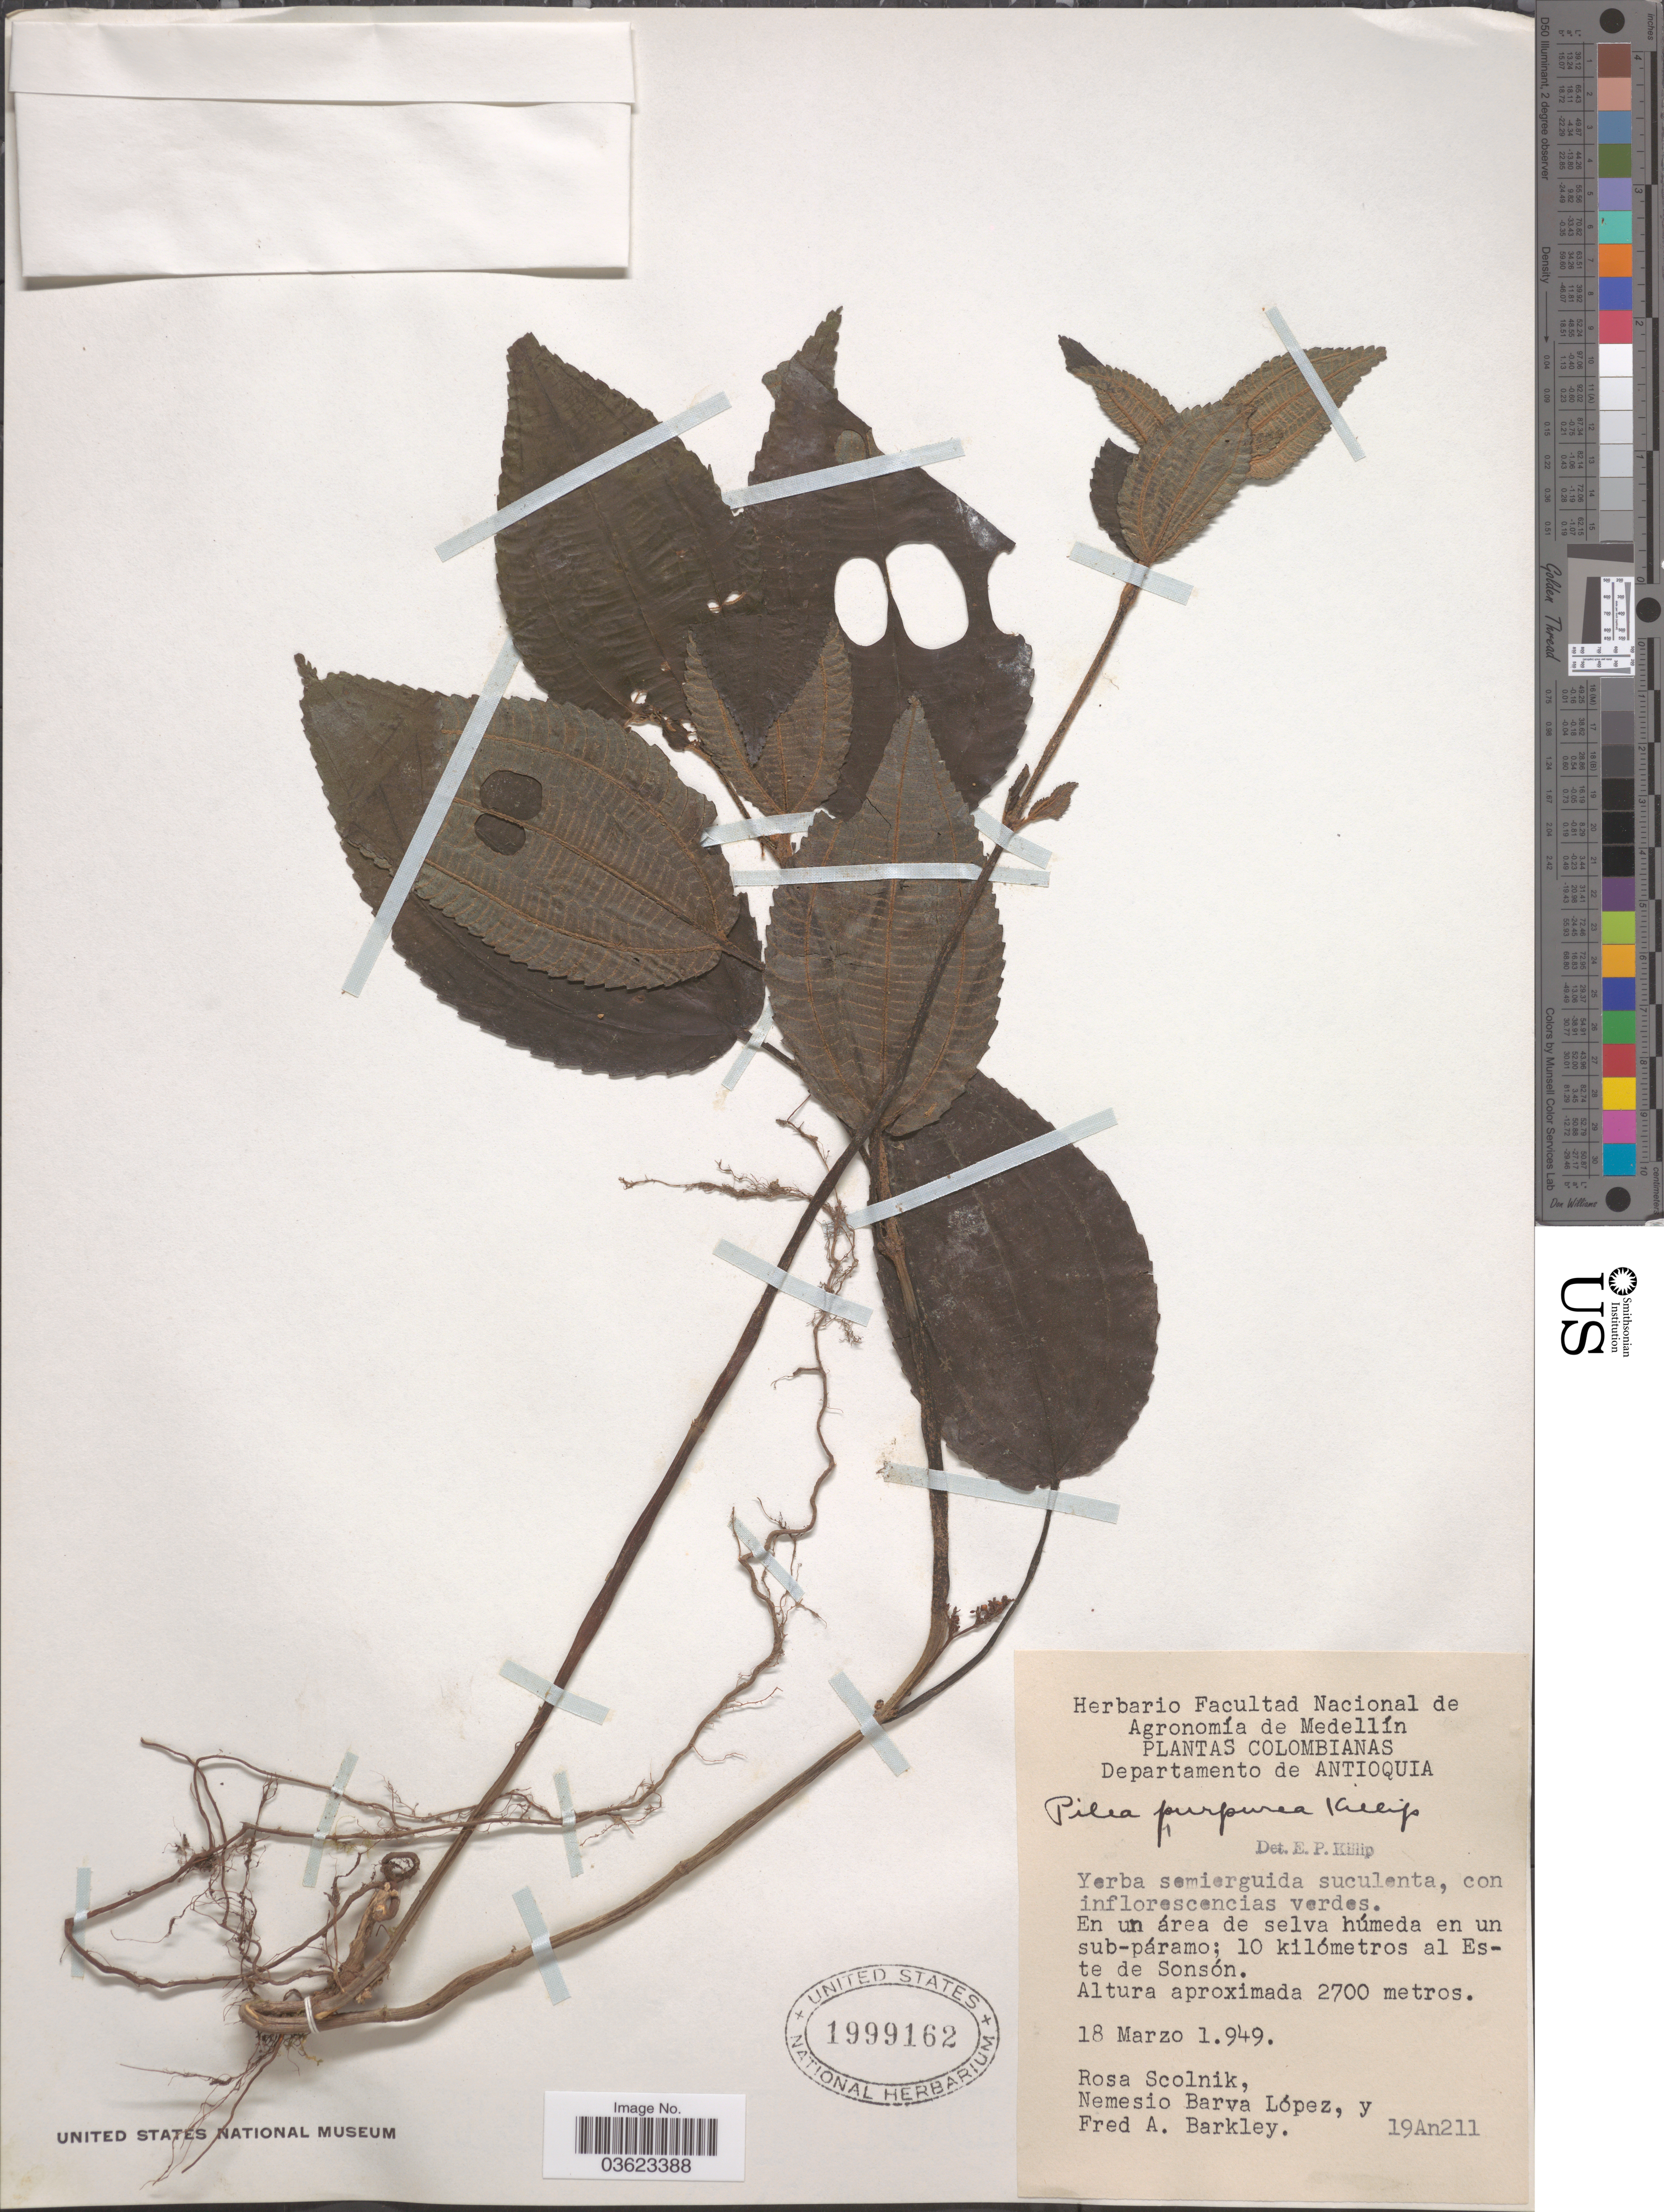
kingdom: Plantae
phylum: Tracheophyta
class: Magnoliopsida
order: Rosales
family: Urticaceae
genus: Pilea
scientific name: Pilea purpurea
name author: Killip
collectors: R. Scolnik, N. Lopez & F. A. Barkley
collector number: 19An211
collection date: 1949-03-18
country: Colombia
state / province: Antioquia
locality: Departamento de Antioquia. En un área de selva húmeda en un sub-páramo; 10 kilómetros al Este de Sonsón.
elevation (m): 2700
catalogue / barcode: US 1999162